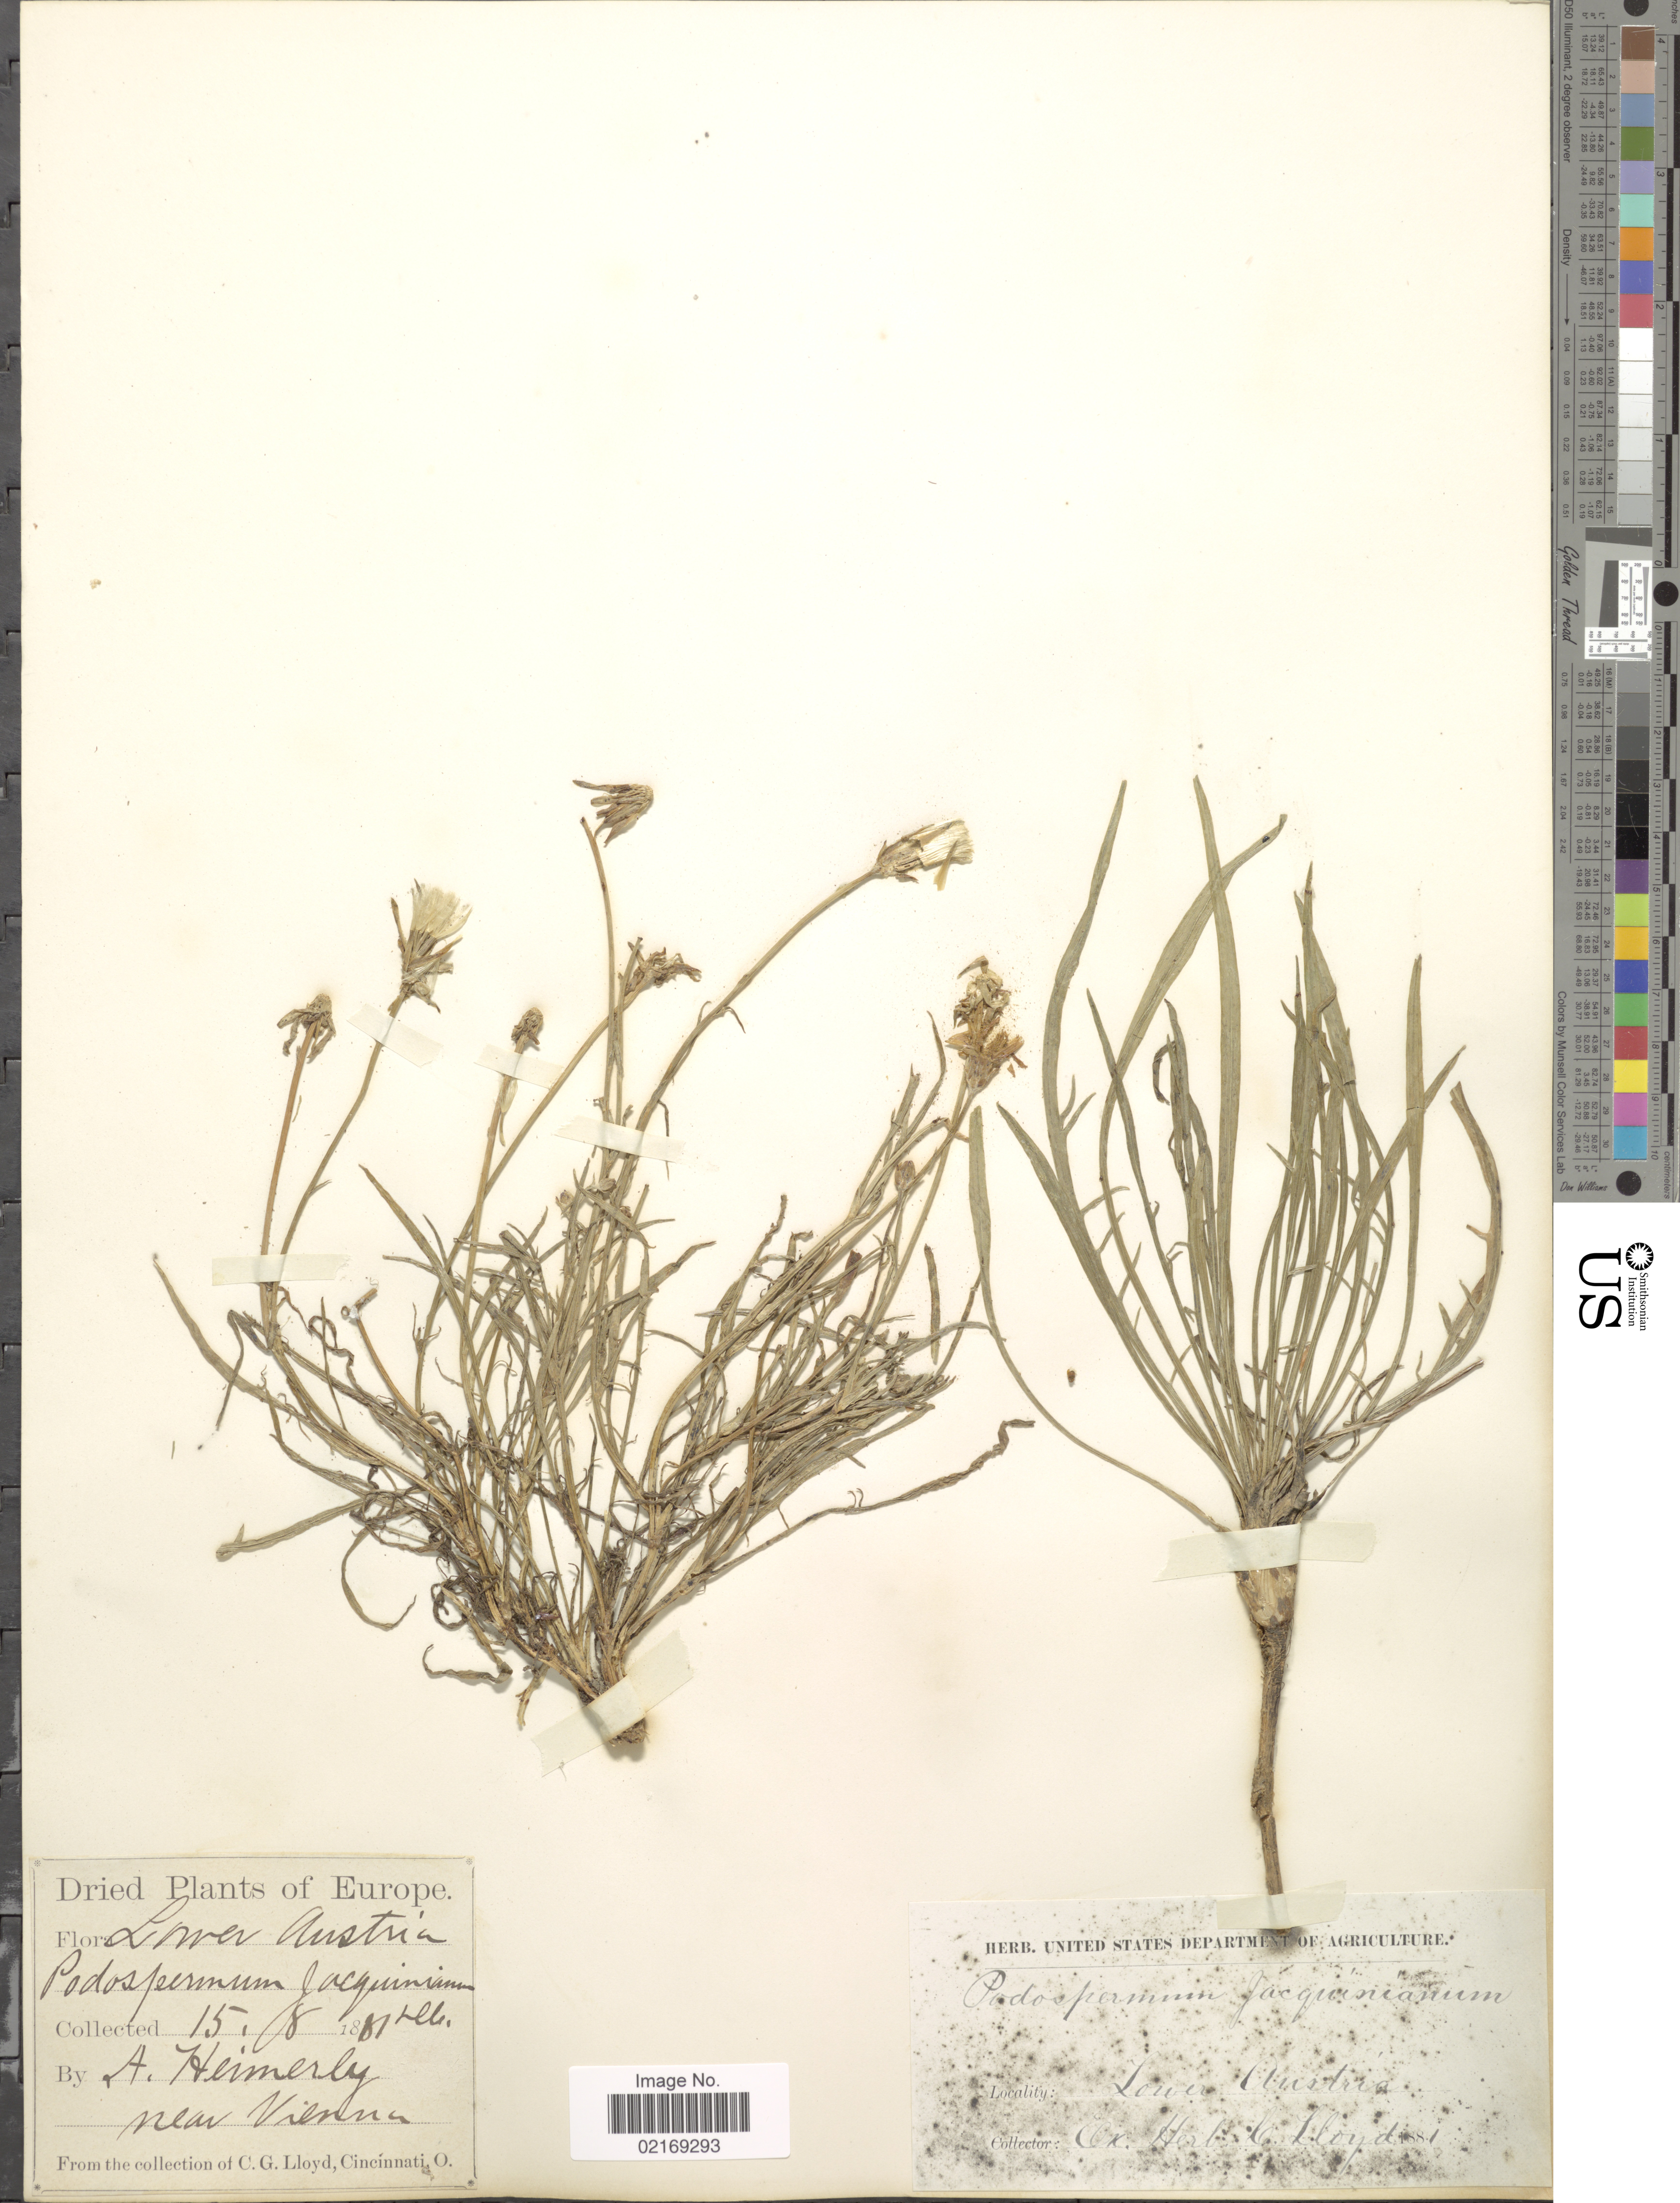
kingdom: Plantae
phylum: Tracheophyta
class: Magnoliopsida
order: Asterales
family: Asteraceae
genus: Podospermum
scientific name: Podospermum canum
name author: C.A. Mey.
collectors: A. Heimerl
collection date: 1881-08-15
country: Austria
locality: Lower Austria, near Vienna, Europe.